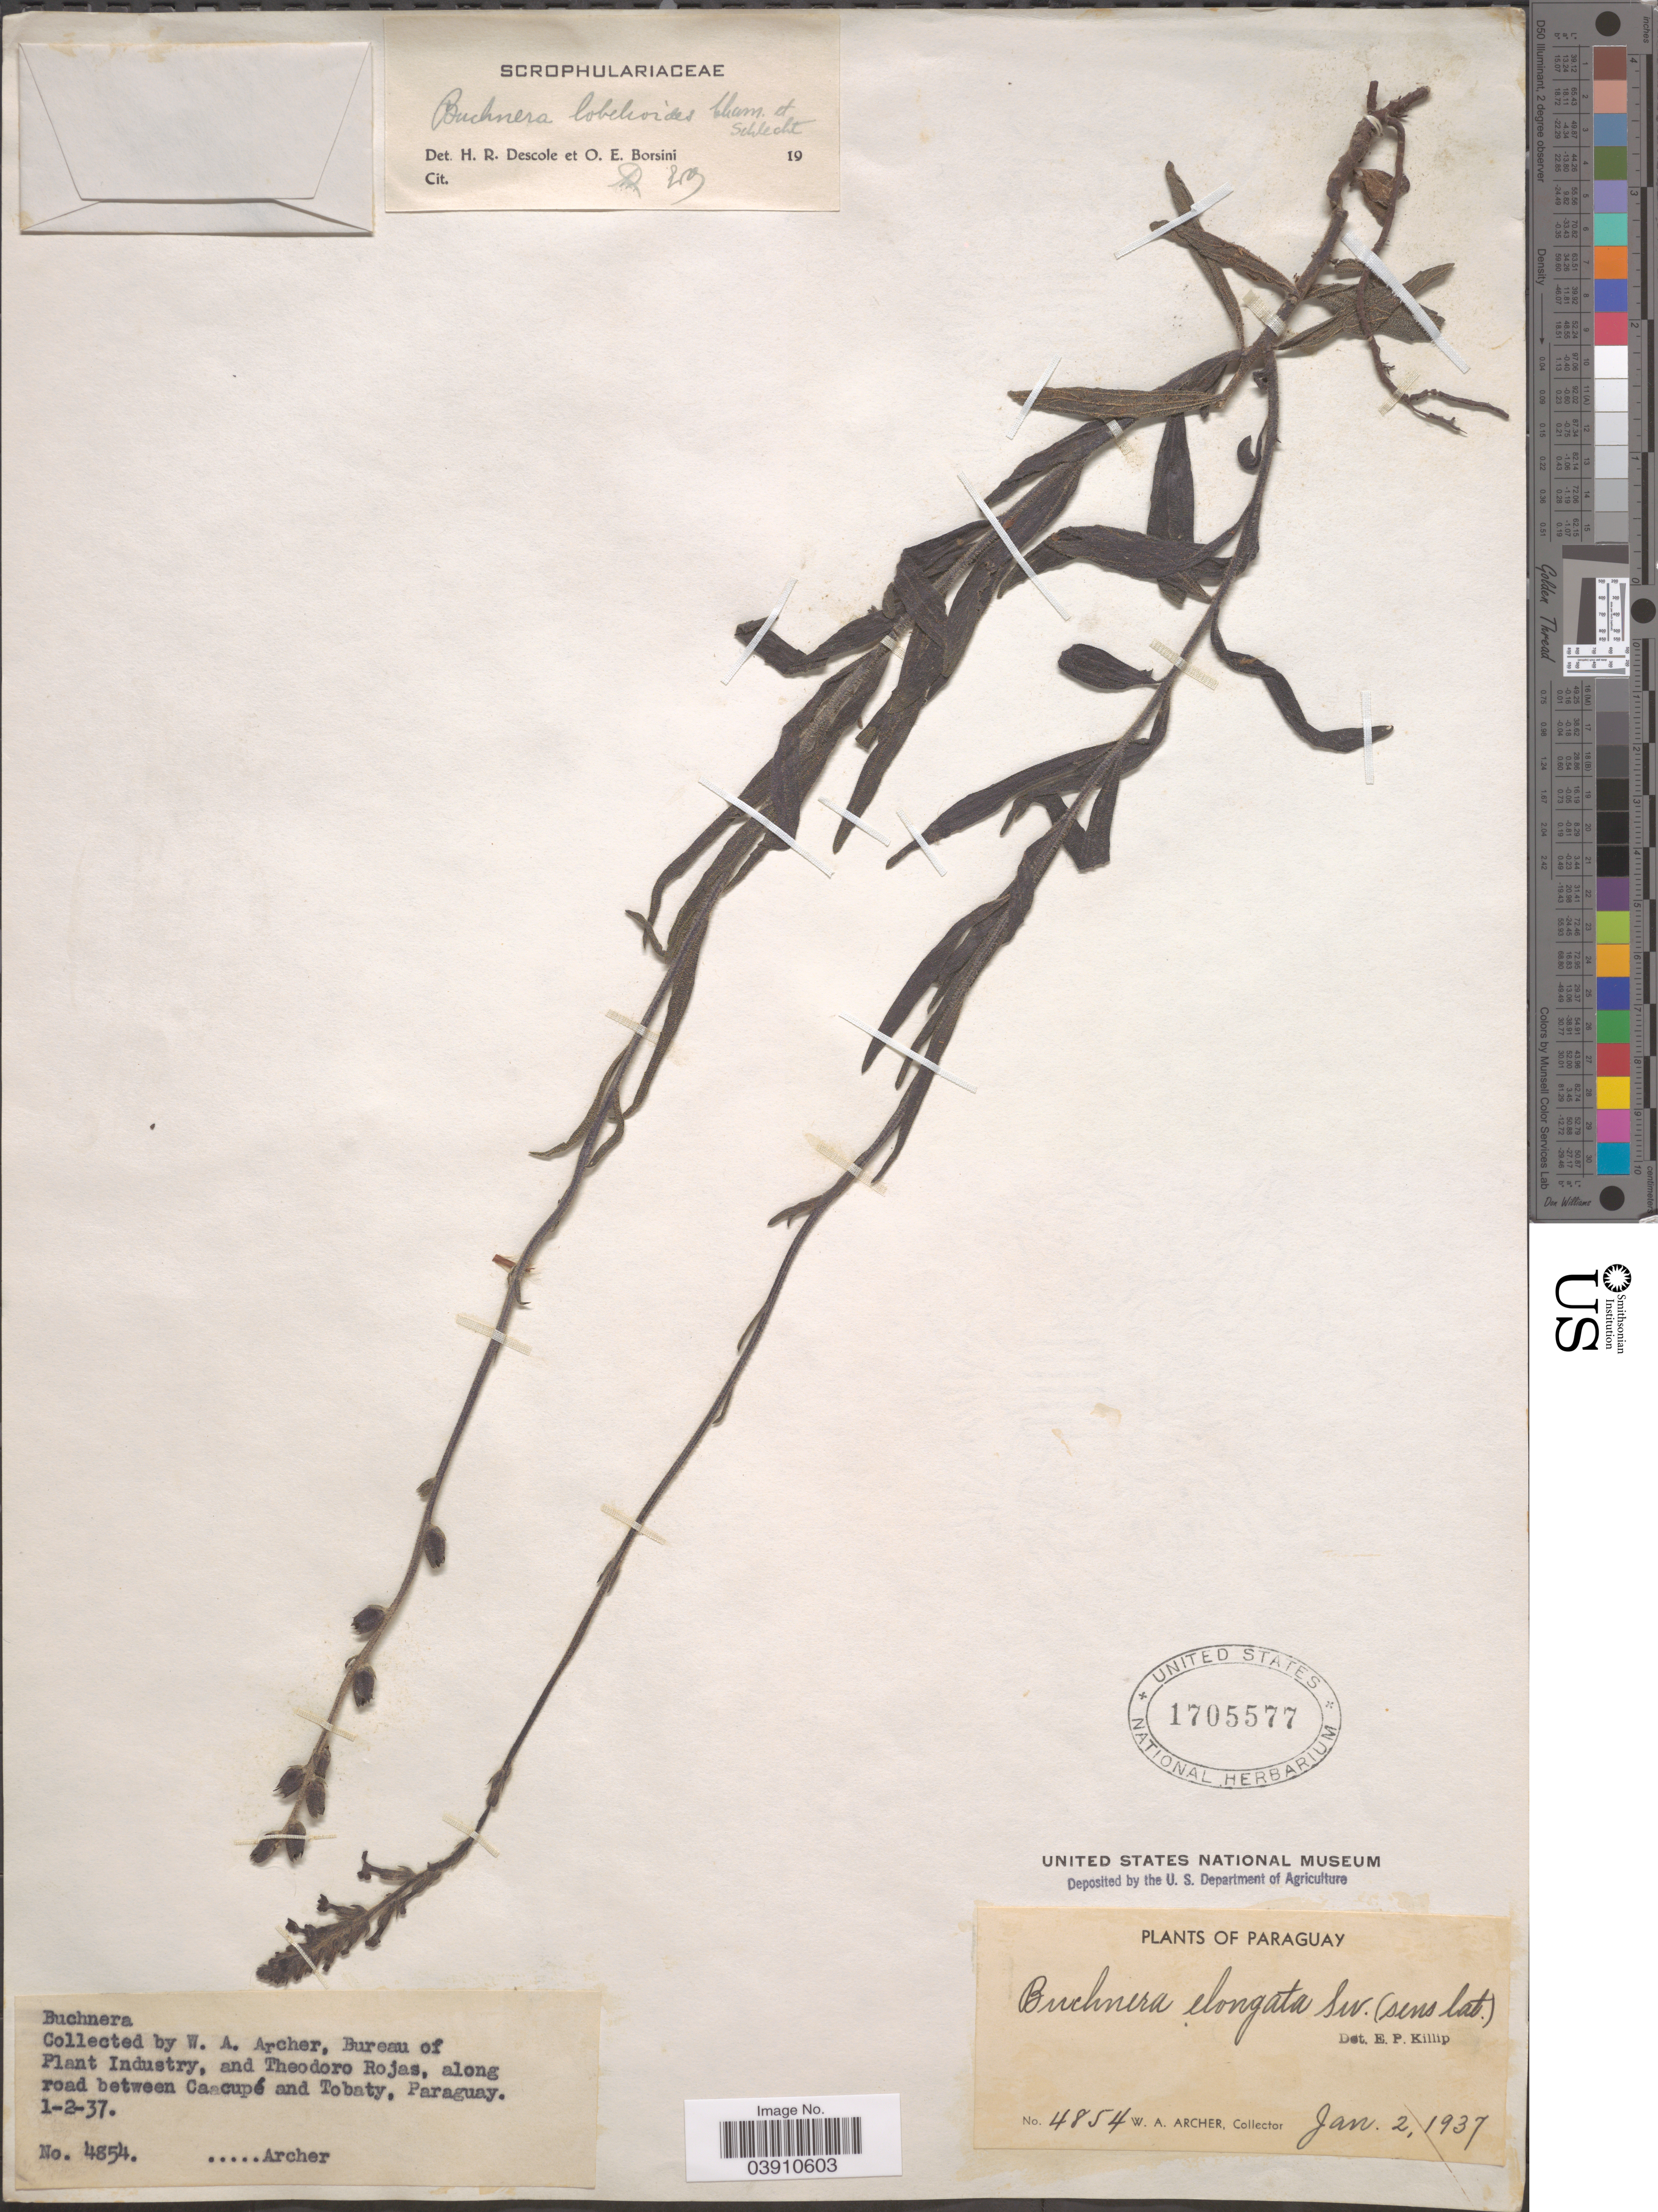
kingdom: Plantae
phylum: Tracheophyta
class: Magnoliopsida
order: Lamiales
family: Orobanchaceae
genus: Buchnera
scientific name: Buchnera ternifolia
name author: Kunth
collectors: W. Archer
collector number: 4854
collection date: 1937-01-02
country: Paraguay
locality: Bureau of Plant Industry, and Theodoro Rojas [unsure placement] Along road between Cacupé and Tobaty.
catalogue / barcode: US 1705577